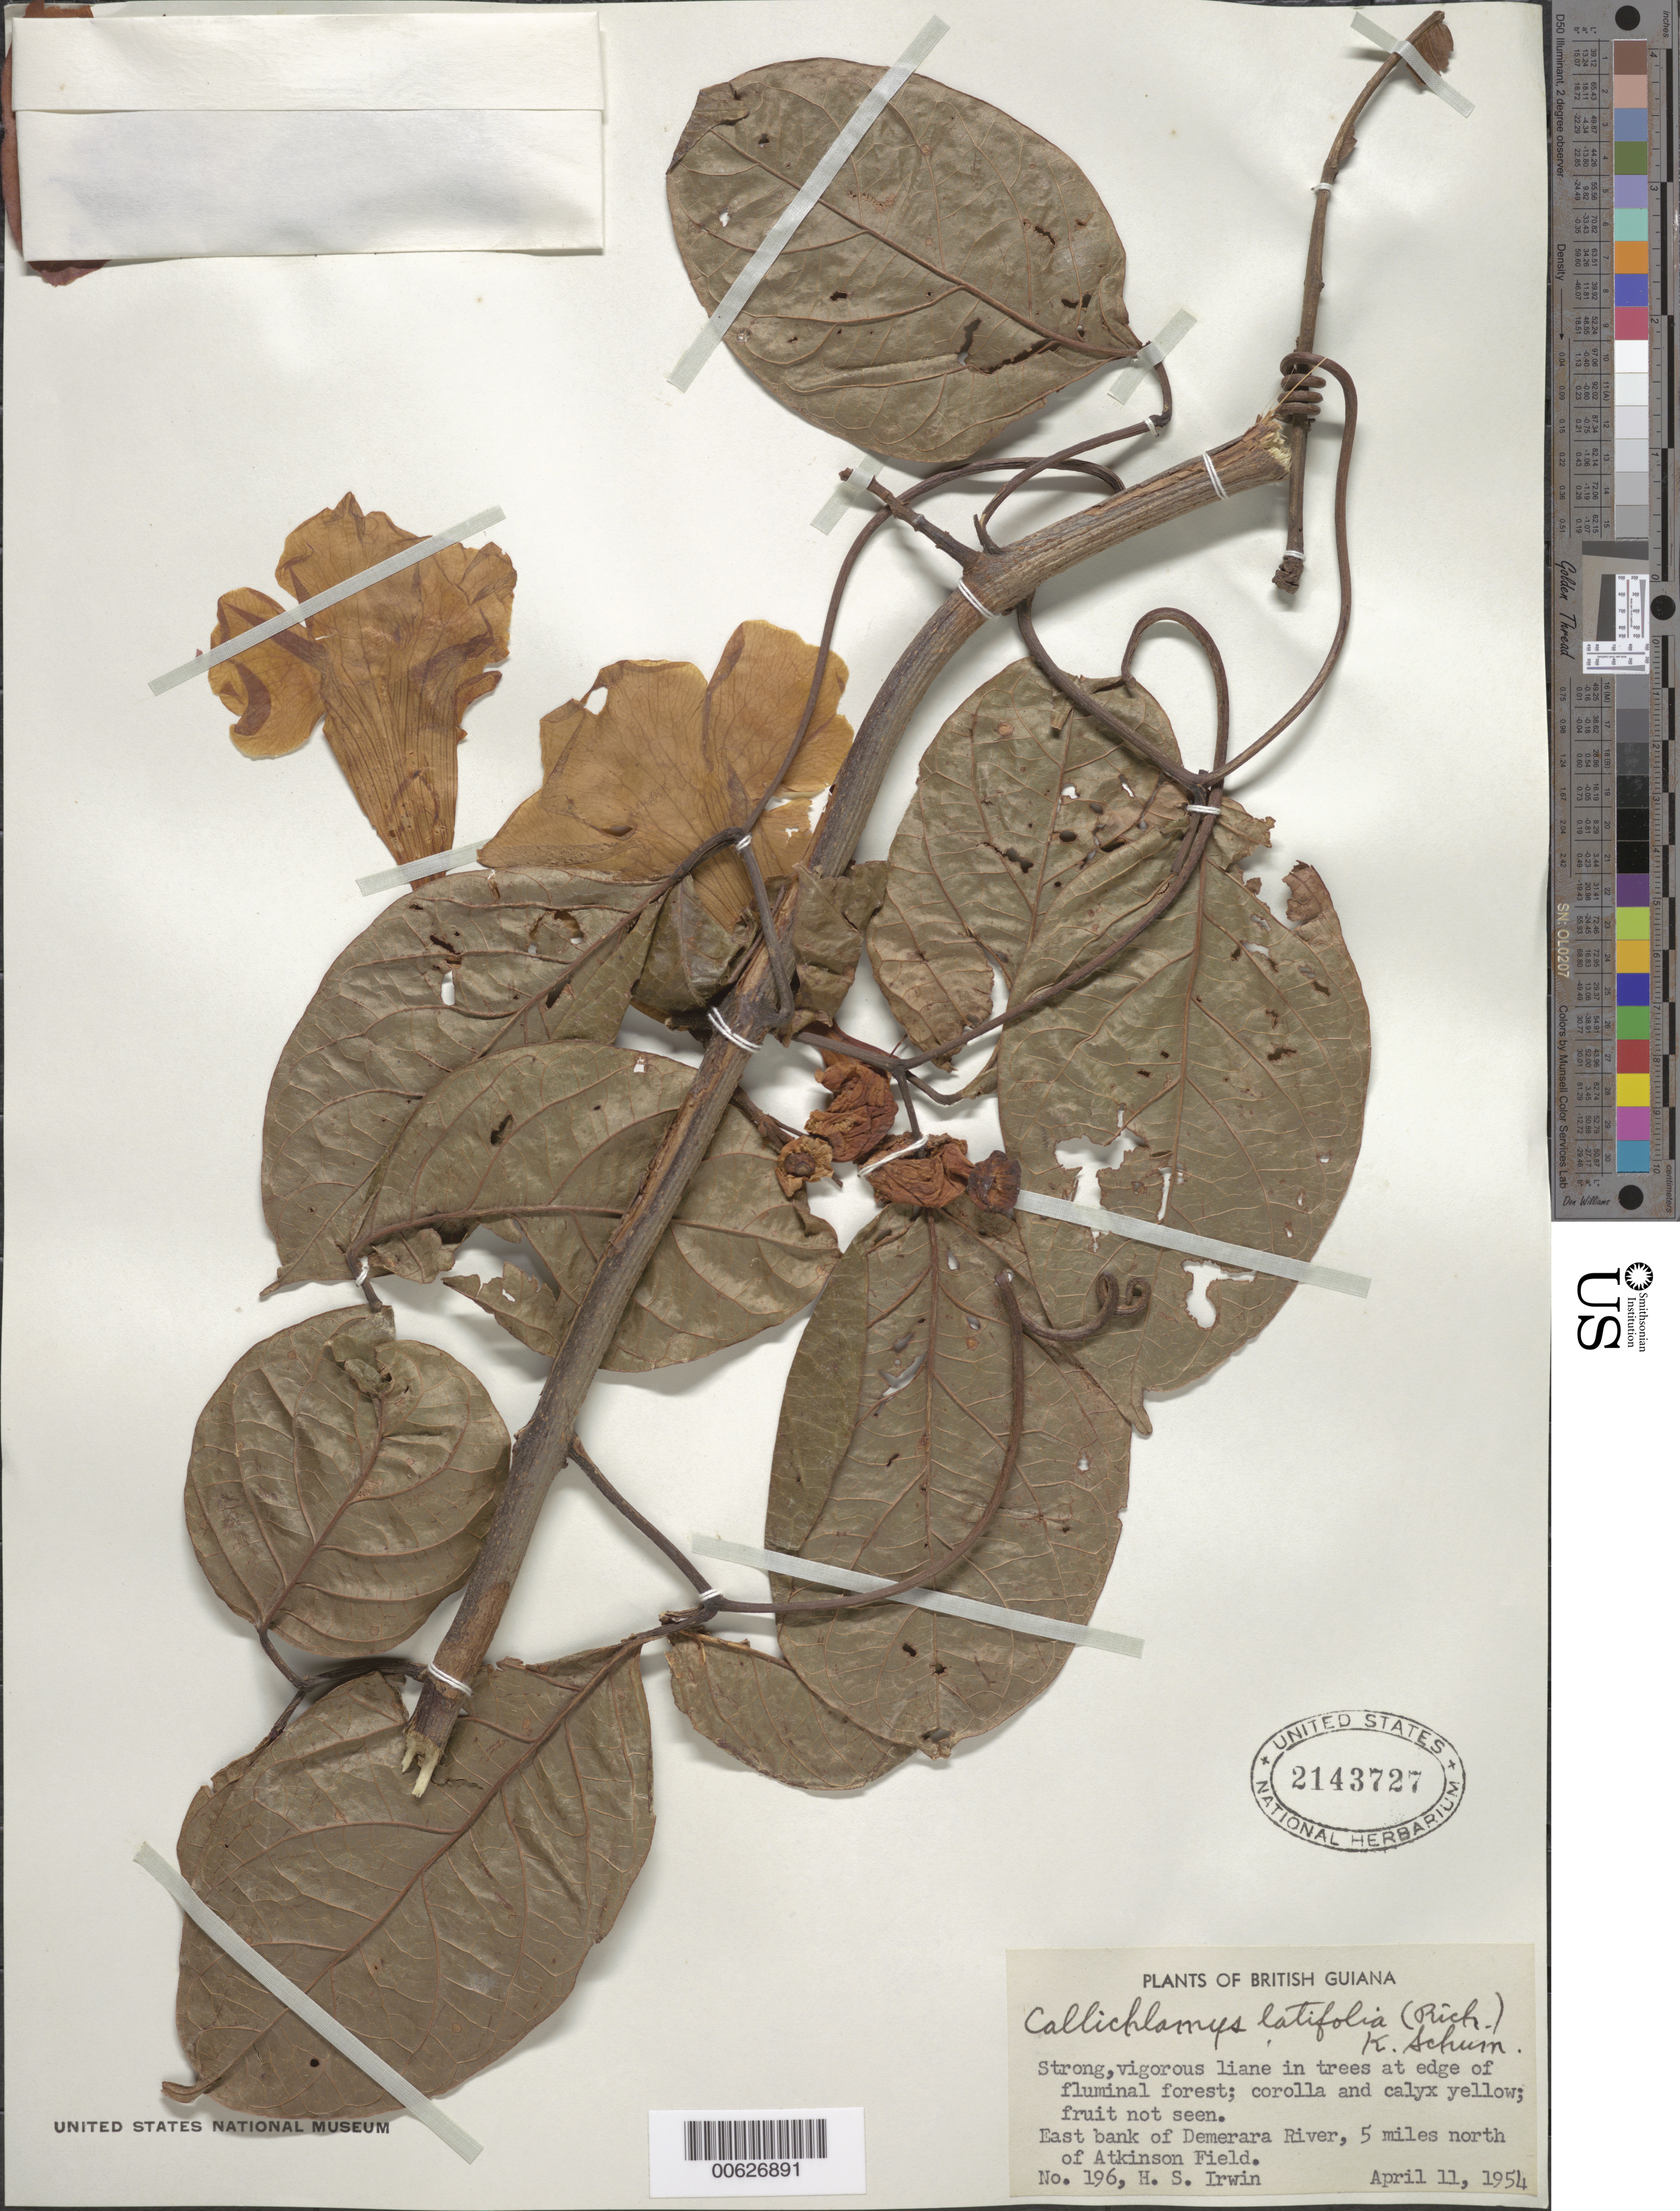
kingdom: Plantae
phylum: Tracheophyta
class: Magnoliopsida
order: Lamiales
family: Bignoniaceae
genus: Callichlamys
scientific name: Callichlamys latifolia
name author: (Rich.) K. Schum.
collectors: H. Irwin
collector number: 196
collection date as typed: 11-Apr-54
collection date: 1954-04-11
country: Guyana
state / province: Demerara-Mahaica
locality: Atkinson Field, 5 mi. E of, east bank of Demerara River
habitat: In trees at edge of fluminal forest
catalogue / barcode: US 2143727